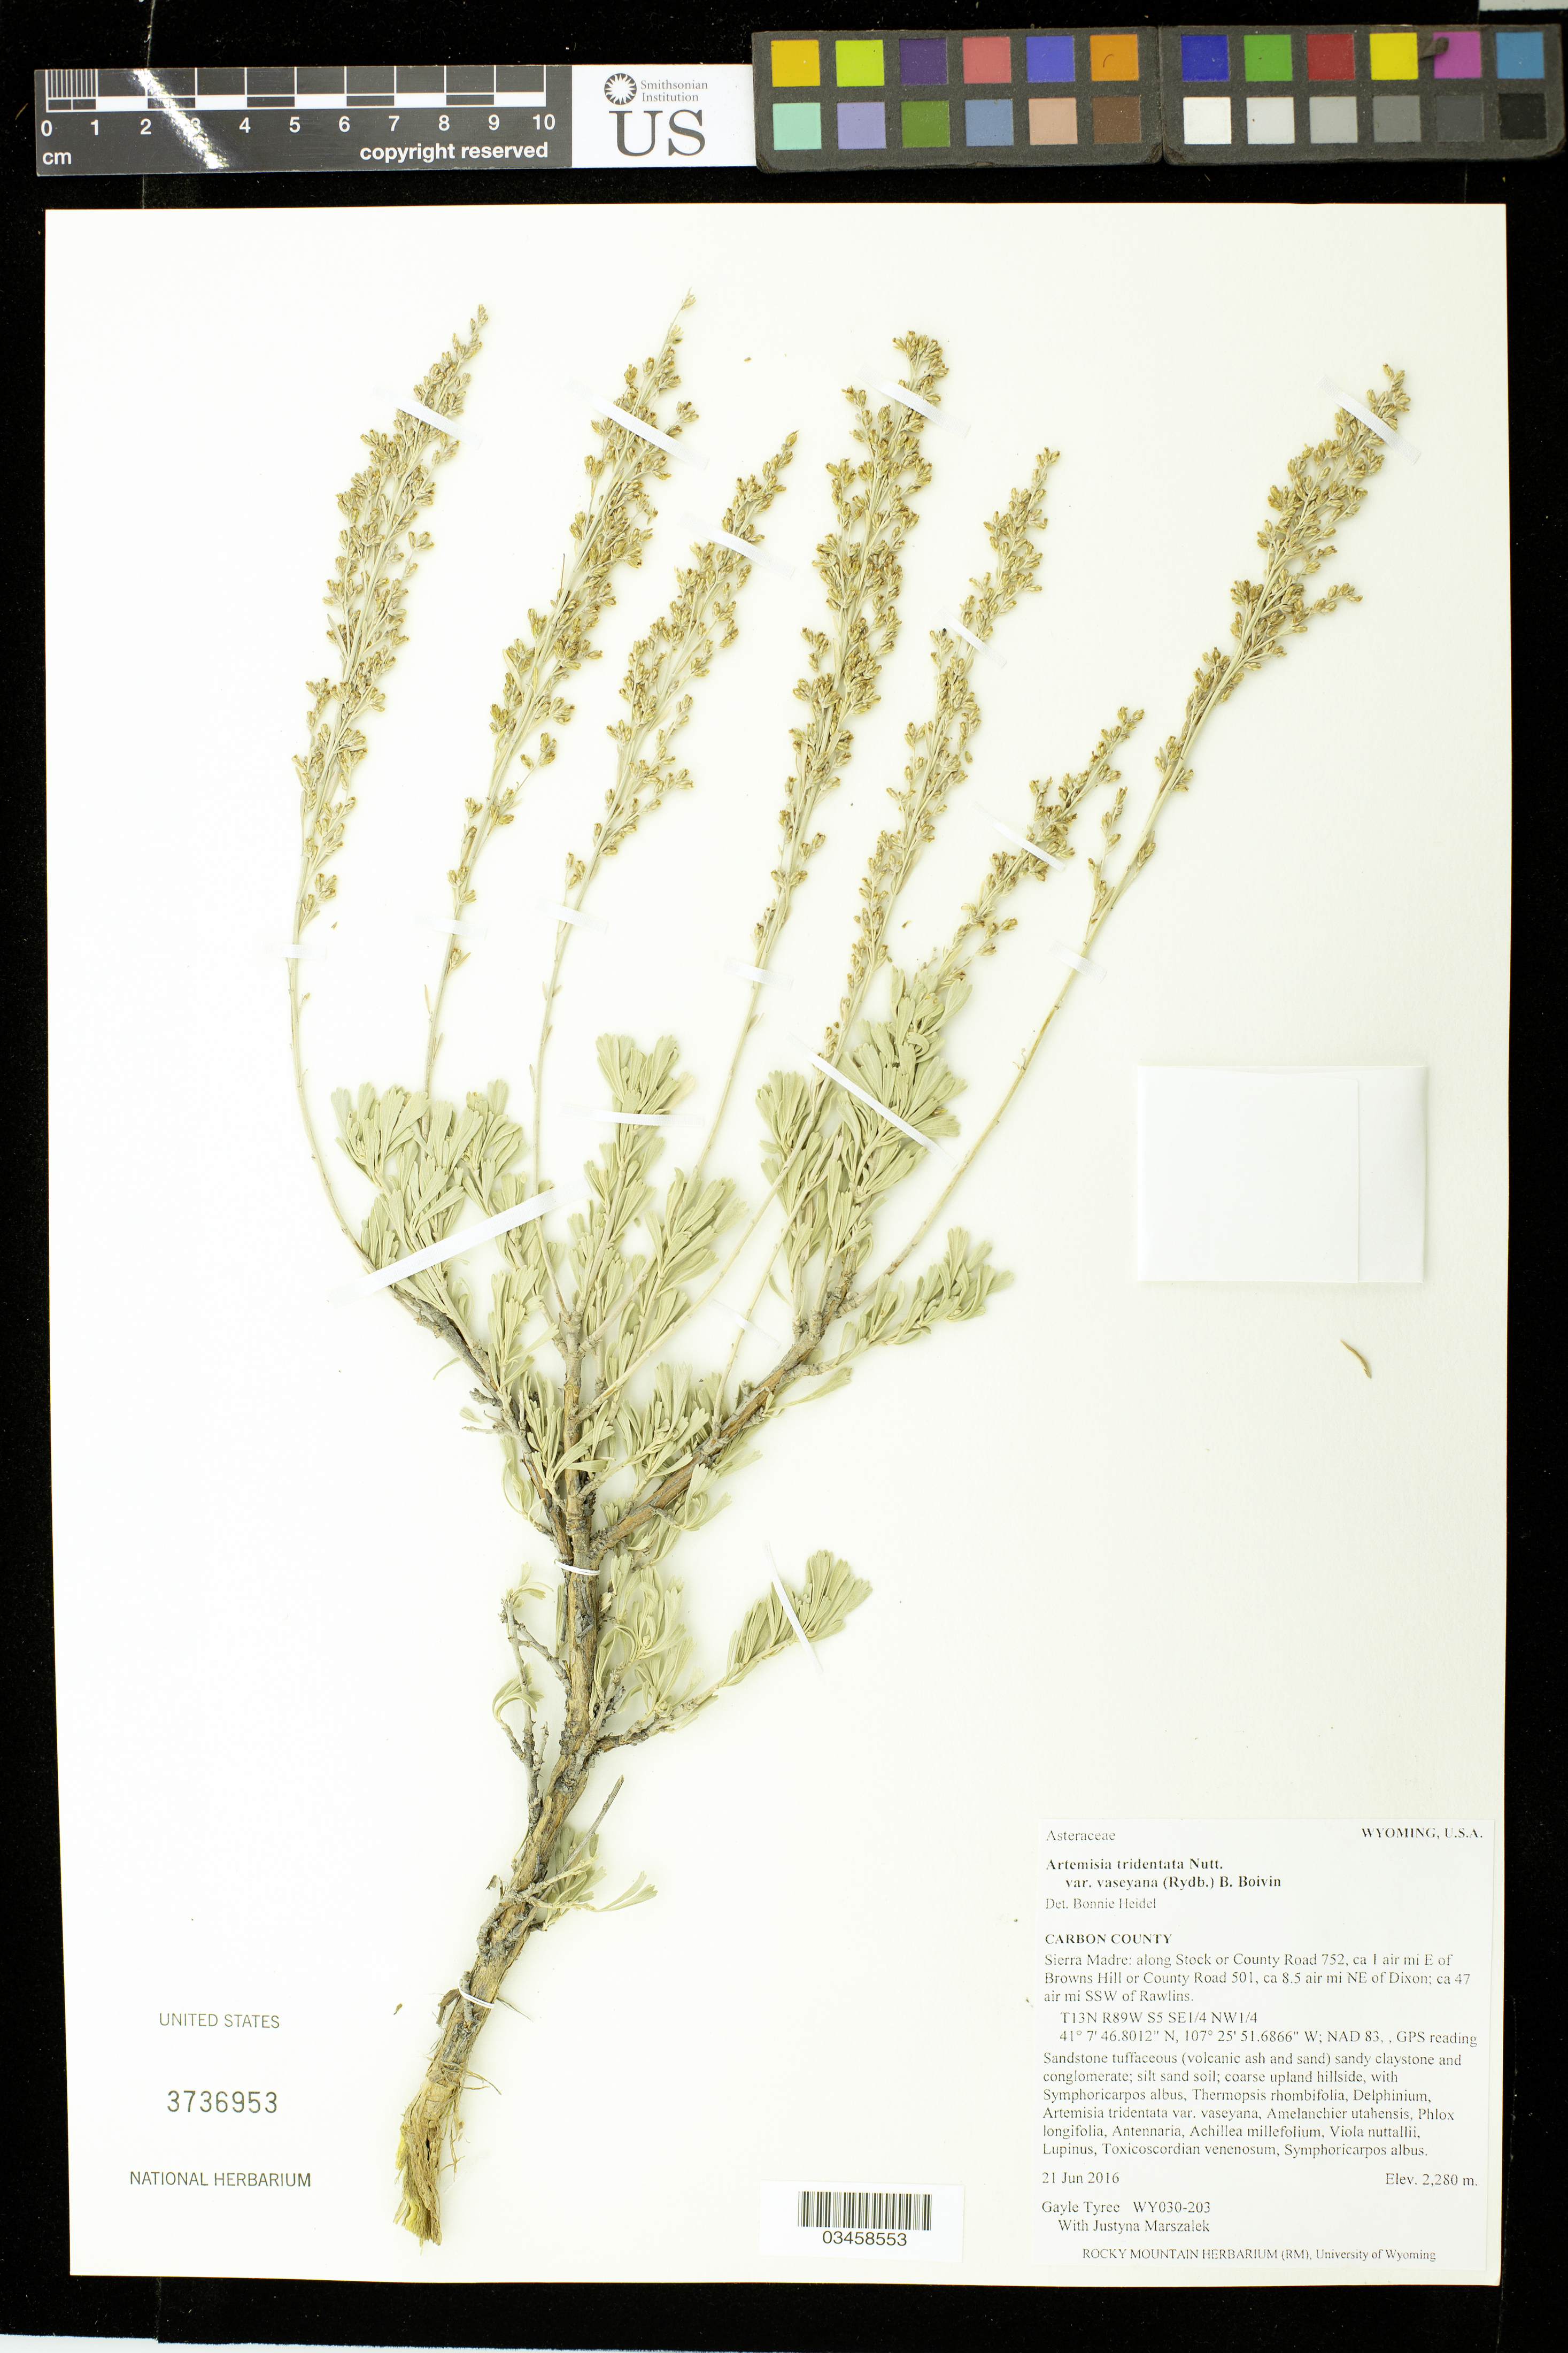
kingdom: Plantae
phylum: Tracheophyta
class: Magnoliopsida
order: Asterales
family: Asteraceae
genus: Artemisia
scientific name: Artemisia tridentata var. vaseyana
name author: (Rydb.) B. Boivin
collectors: G. Tyree & J. Marszalek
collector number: WY030-203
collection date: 2016-06-21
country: United States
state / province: Wyoming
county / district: Carbon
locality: Sierra Madre, along Stock or County Road 752, 1 air mi. E of Browns Hill or County Road 501, 8.5 air mi. NE of Dixon, 47 air mi. SSW of Rawlins. T13N R89W S5 SE1/4 NW1/4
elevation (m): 2280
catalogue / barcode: US 3736953